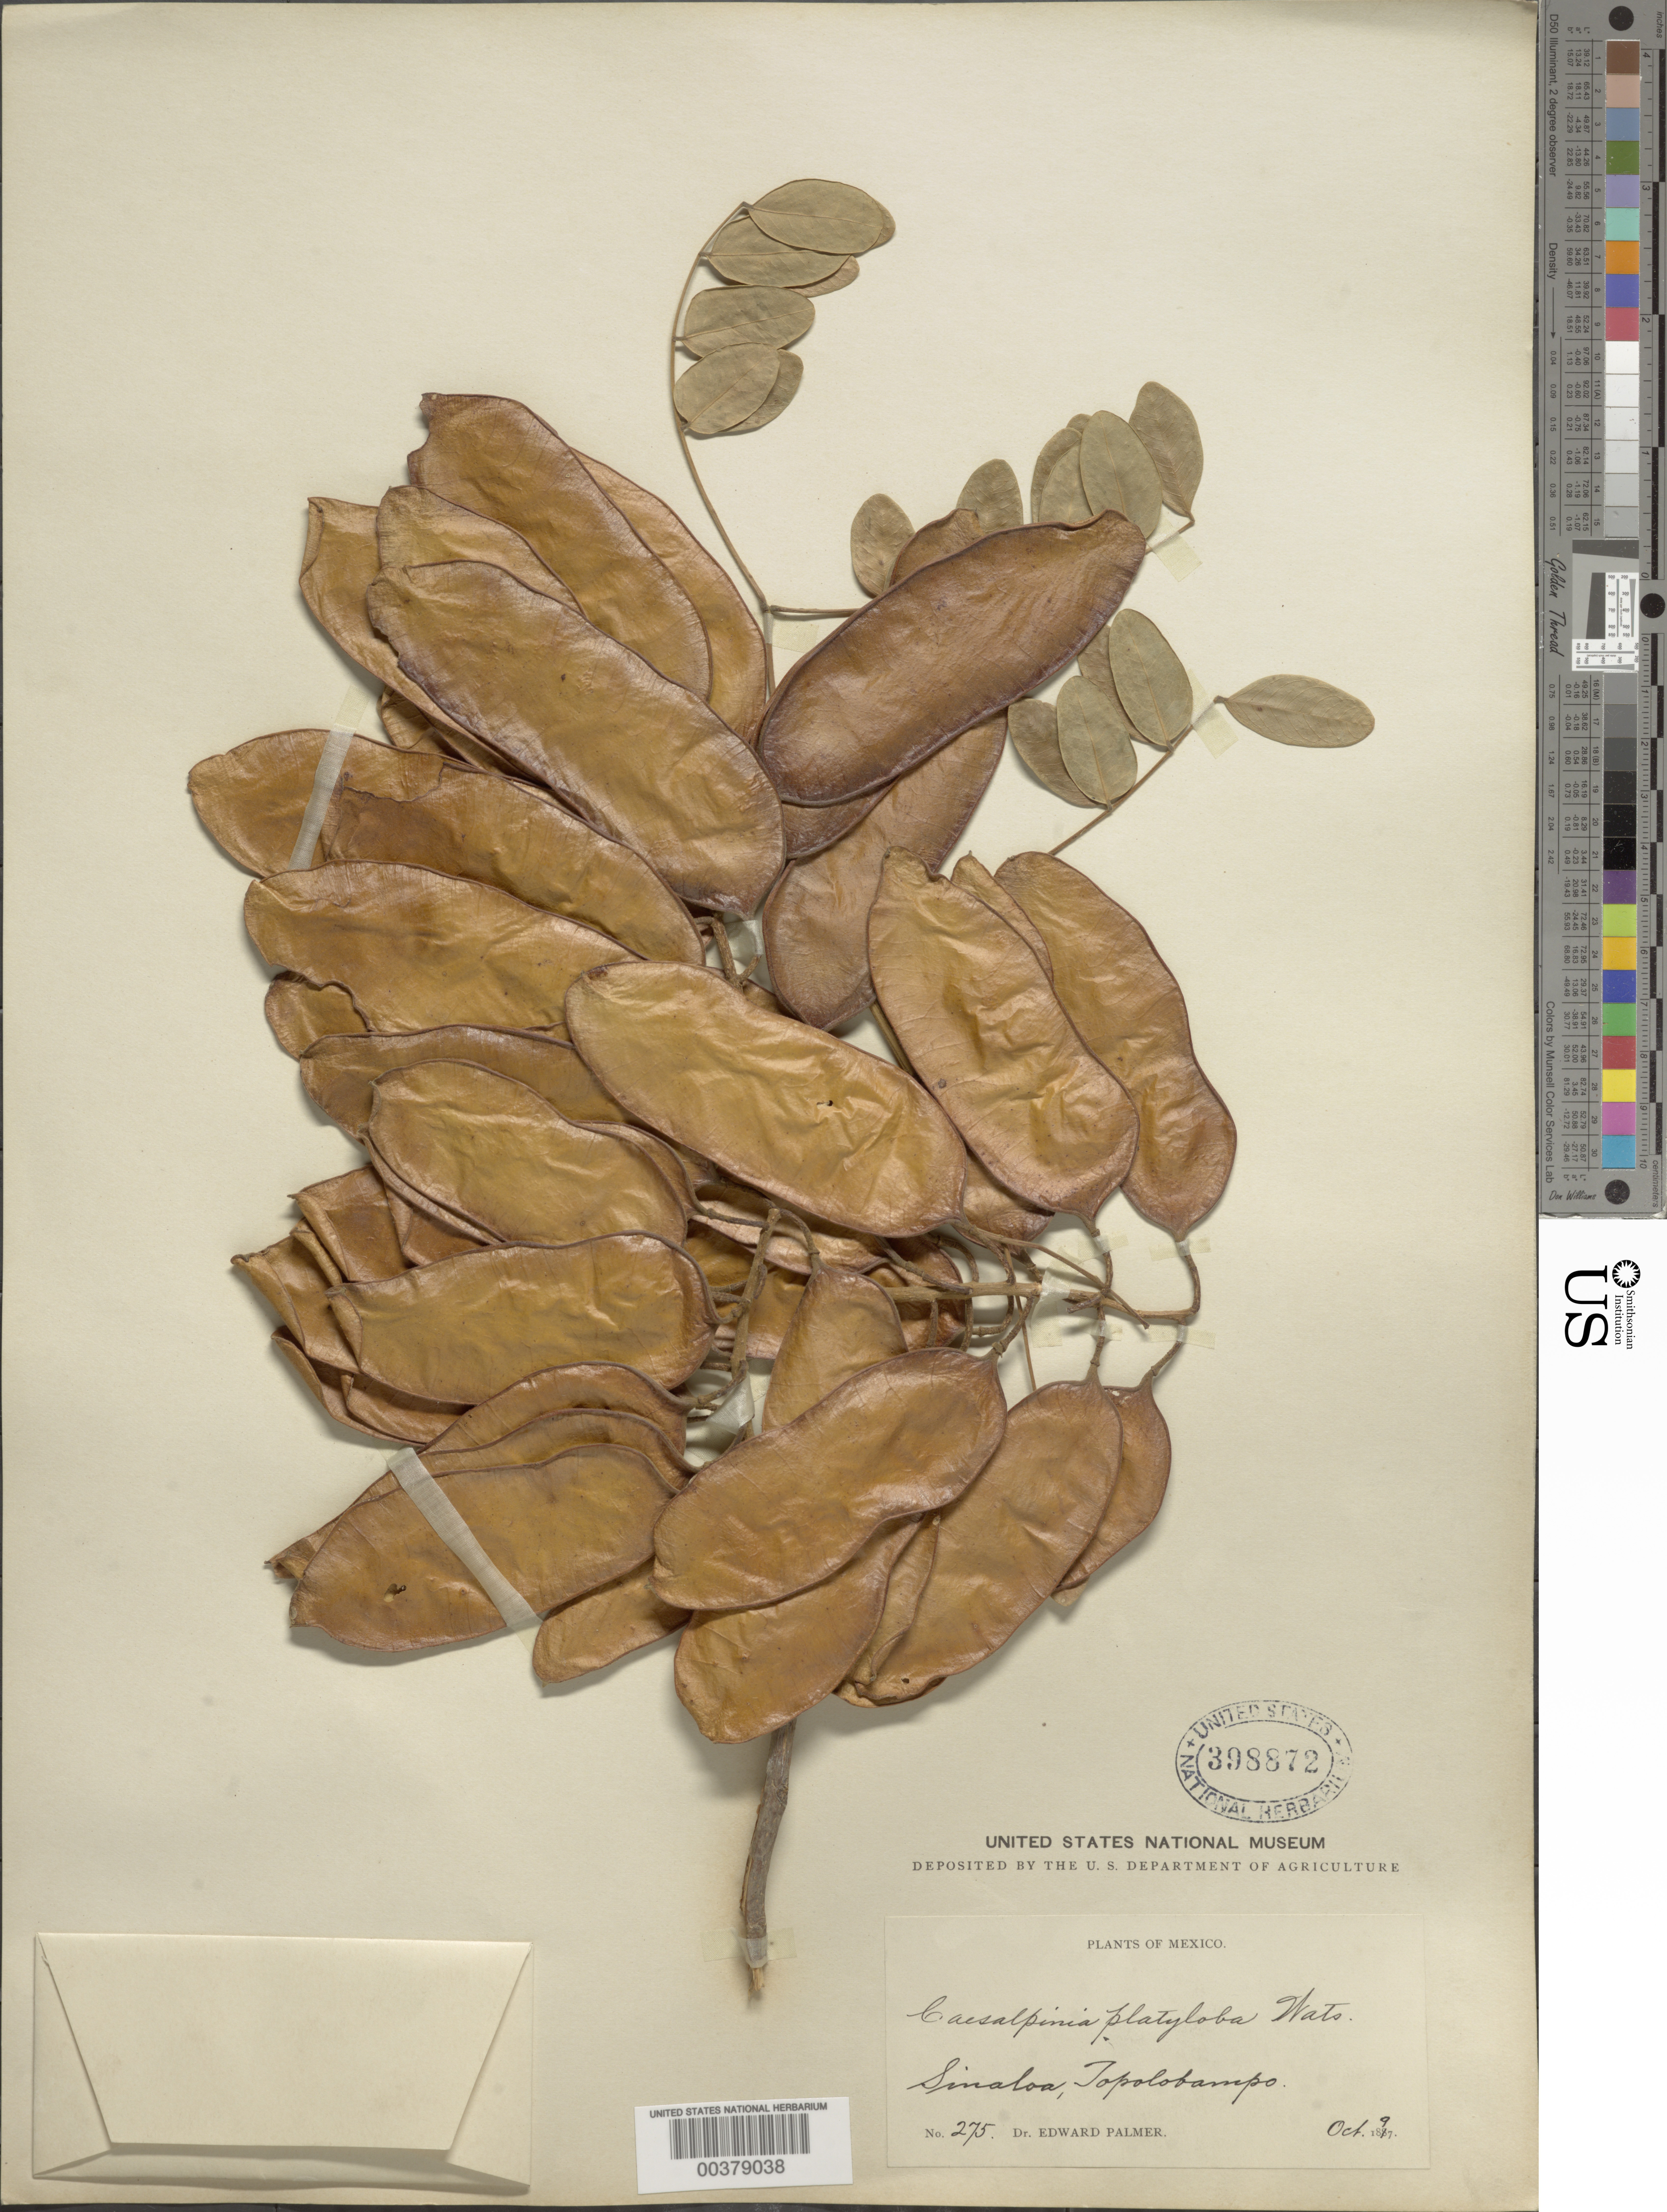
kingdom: Plantae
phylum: Tracheophyta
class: Magnoliopsida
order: Fabales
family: Fabaceae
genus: Coulteria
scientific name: Coulteria platyloba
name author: (S. Watson) N. Zamora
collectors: E. Palmer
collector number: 275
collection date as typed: Oct 1897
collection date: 1897-10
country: Mexico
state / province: Sinaloa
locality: Topolobampo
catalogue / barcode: US 398872